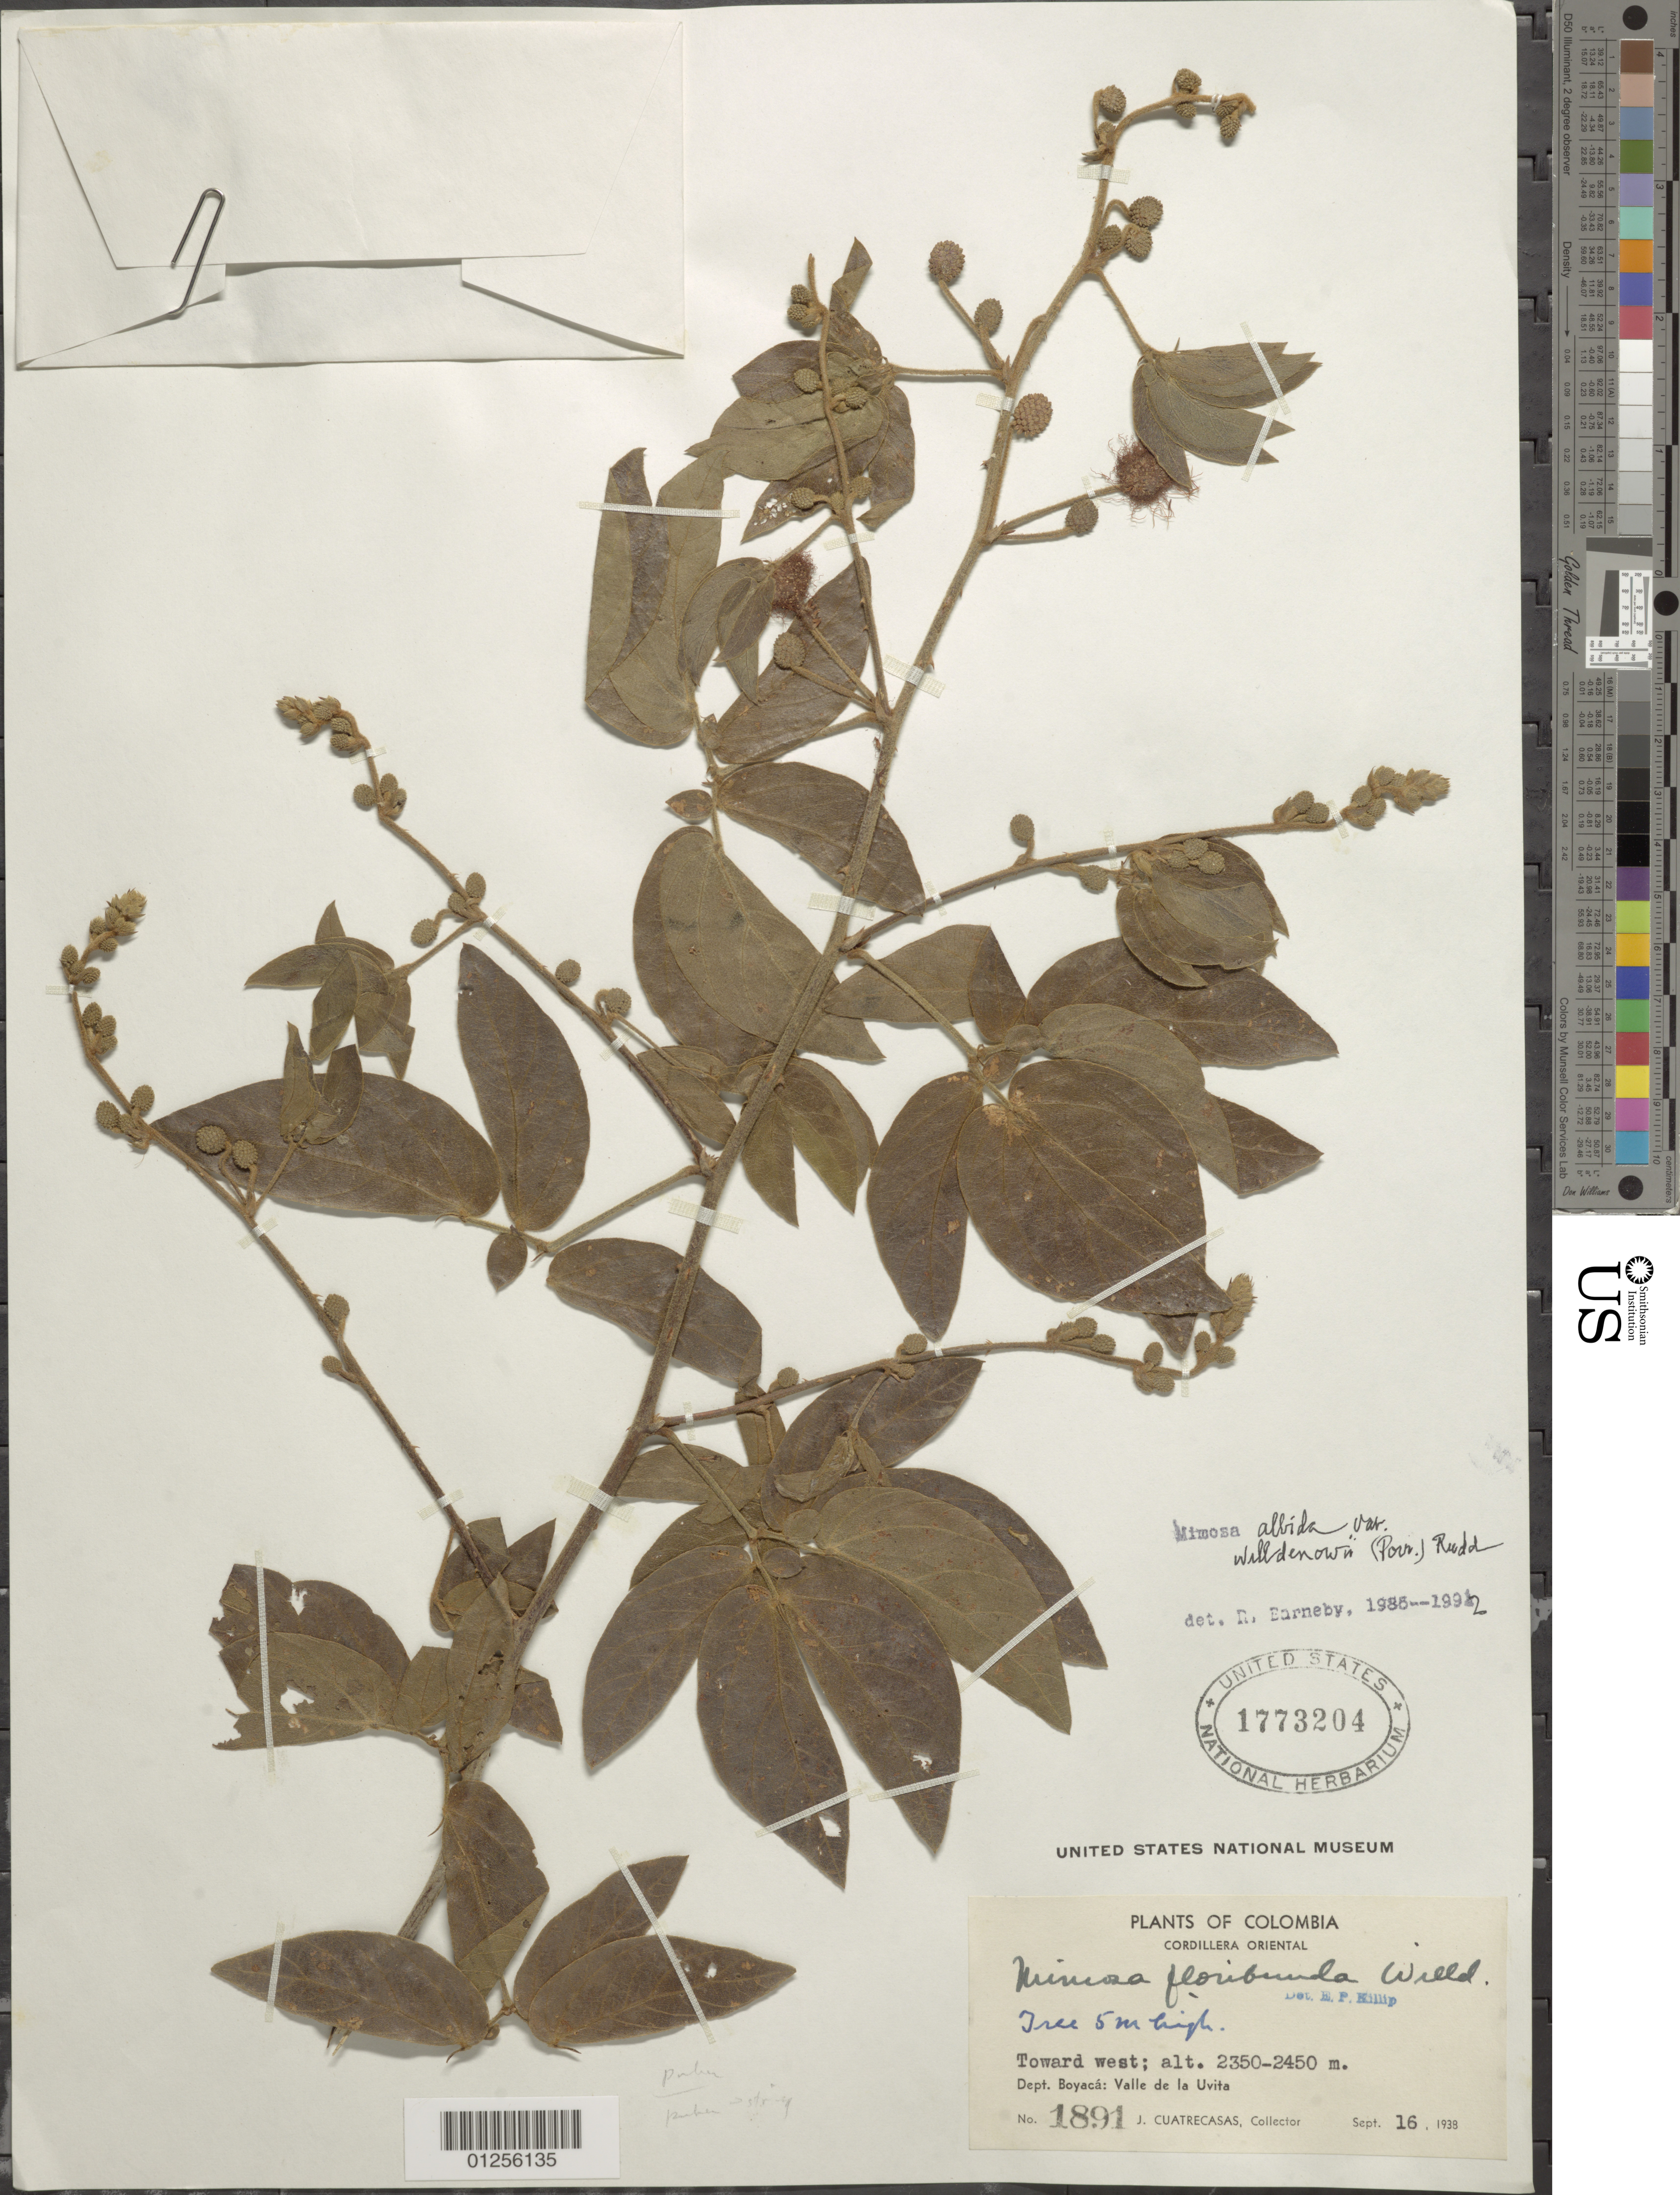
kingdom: Plantae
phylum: Tracheophyta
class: Magnoliopsida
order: Fabales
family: Fabaceae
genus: Mimosa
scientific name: Mimosa albida var. willdenowii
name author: (Poir.) Rudd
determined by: Barneby, Rupert C., (NY)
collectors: J. Cuatrecasas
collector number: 1891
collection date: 1938-09-16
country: Colombia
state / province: Boyaca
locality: Cordillera Oriental. Toward west; Valle de la Uvita.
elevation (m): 2350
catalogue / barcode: US 1773204